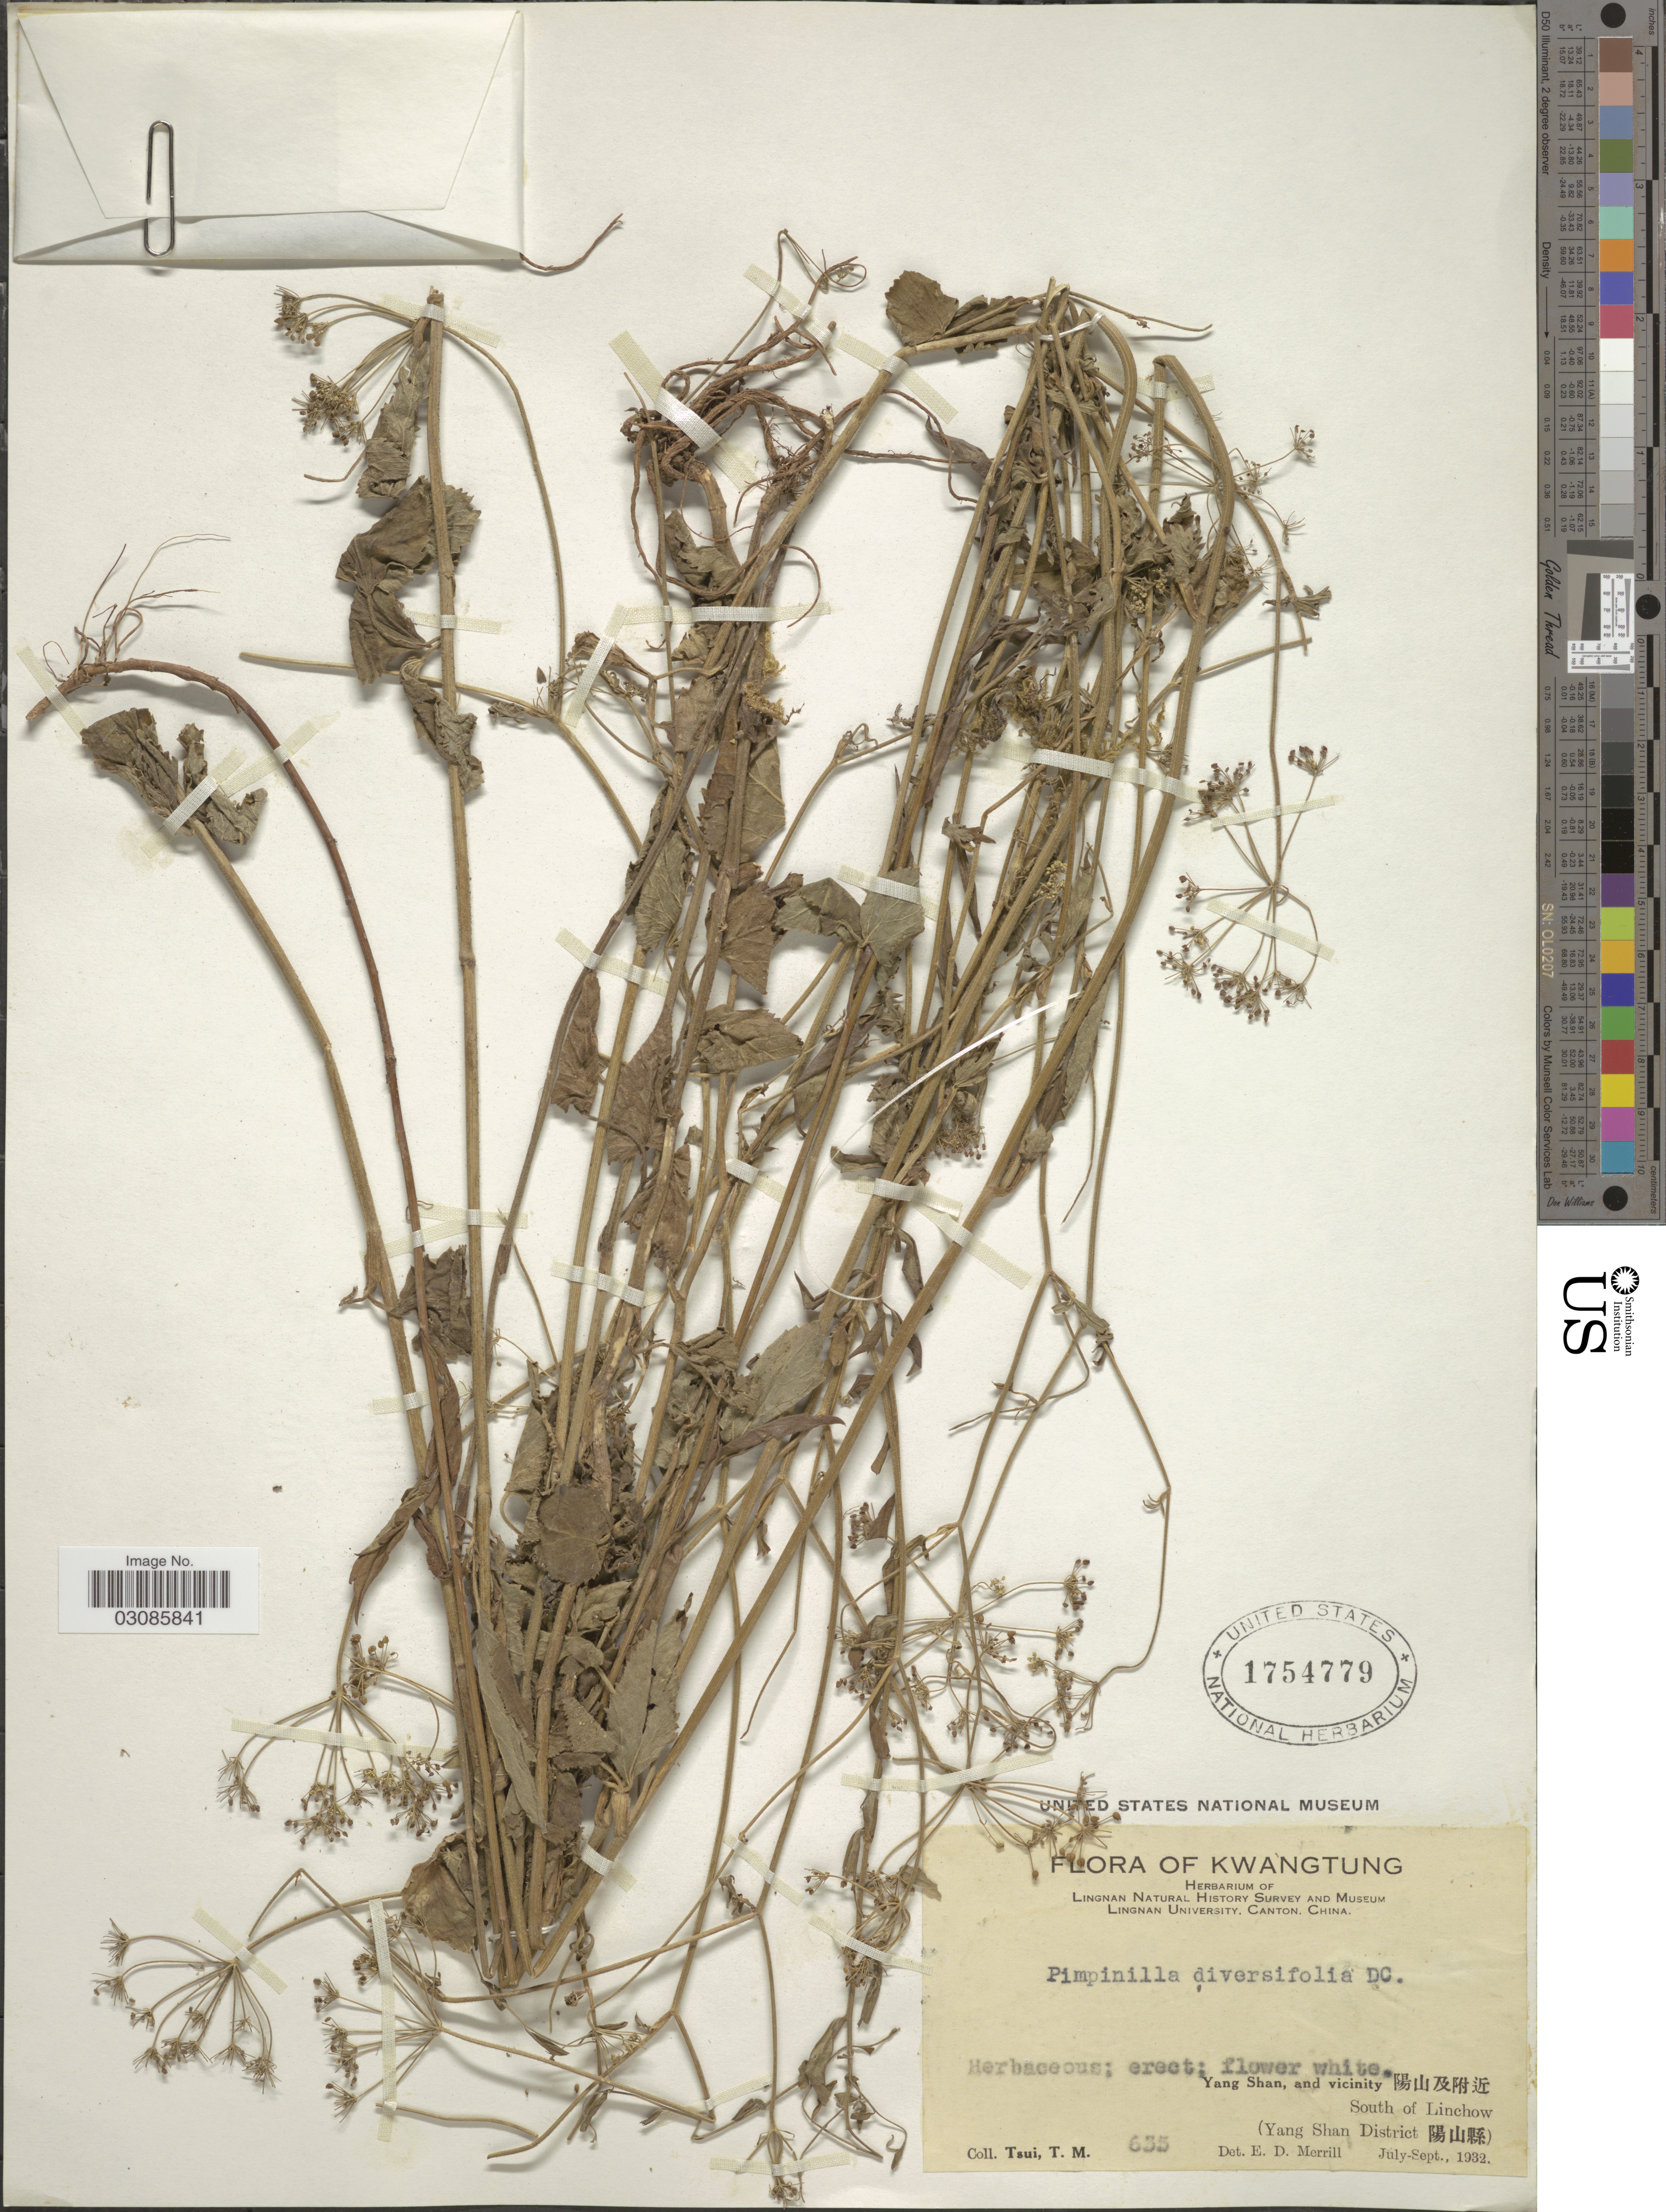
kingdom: Plantae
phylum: Tracheophyta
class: Magnoliopsida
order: Apiales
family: Apiaceae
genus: Pimpinella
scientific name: Pimpinella diversifolia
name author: DC.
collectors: T. Tsui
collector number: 635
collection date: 1932-07/1932-09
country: China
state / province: Guangdong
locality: Kwangtung. Yang Shan, and vicinity. South of Linchow. (Yang Shan District).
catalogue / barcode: US 1754779